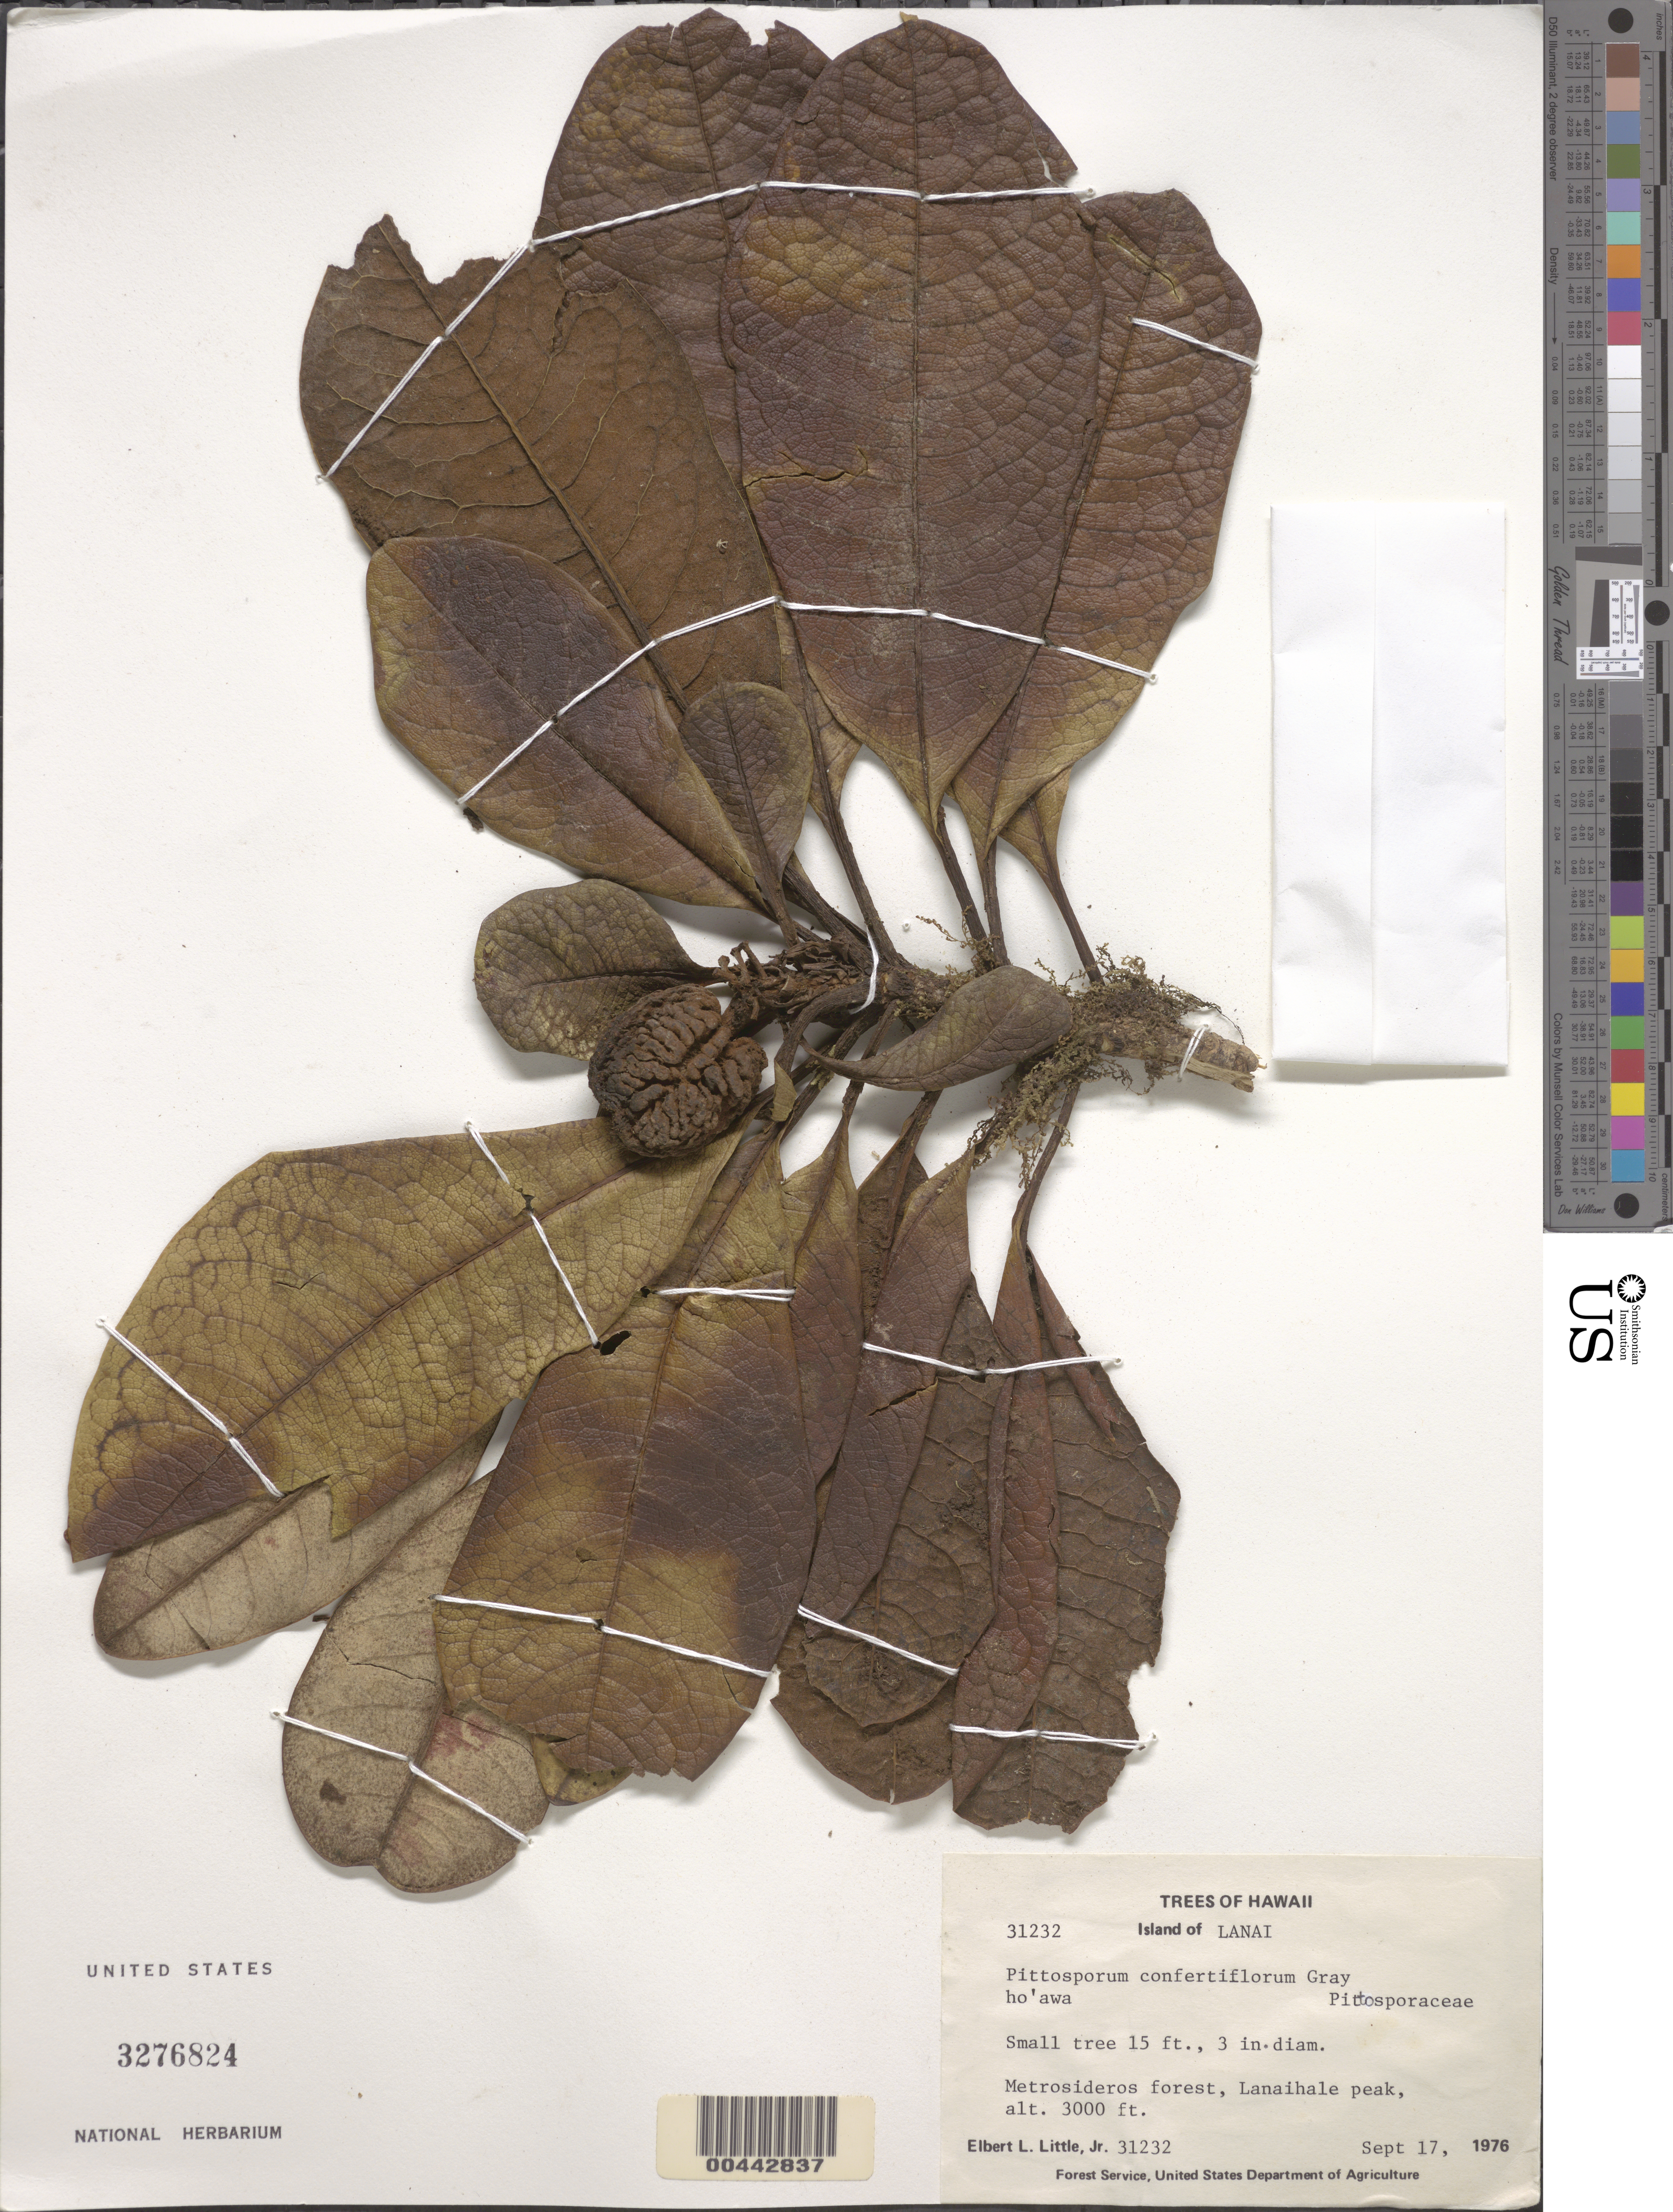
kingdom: Plantae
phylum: Tracheophyta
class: Magnoliopsida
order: Apiales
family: Pittosporaceae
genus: Pittosporum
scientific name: Pittosporum confertiflorum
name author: A. Gray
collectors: E. L. Little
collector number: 31232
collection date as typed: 17 Sep 1976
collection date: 1976-09-17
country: United States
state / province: Hawaii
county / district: Maui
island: Lana'i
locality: Lanaihale peak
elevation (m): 914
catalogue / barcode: US 3276824